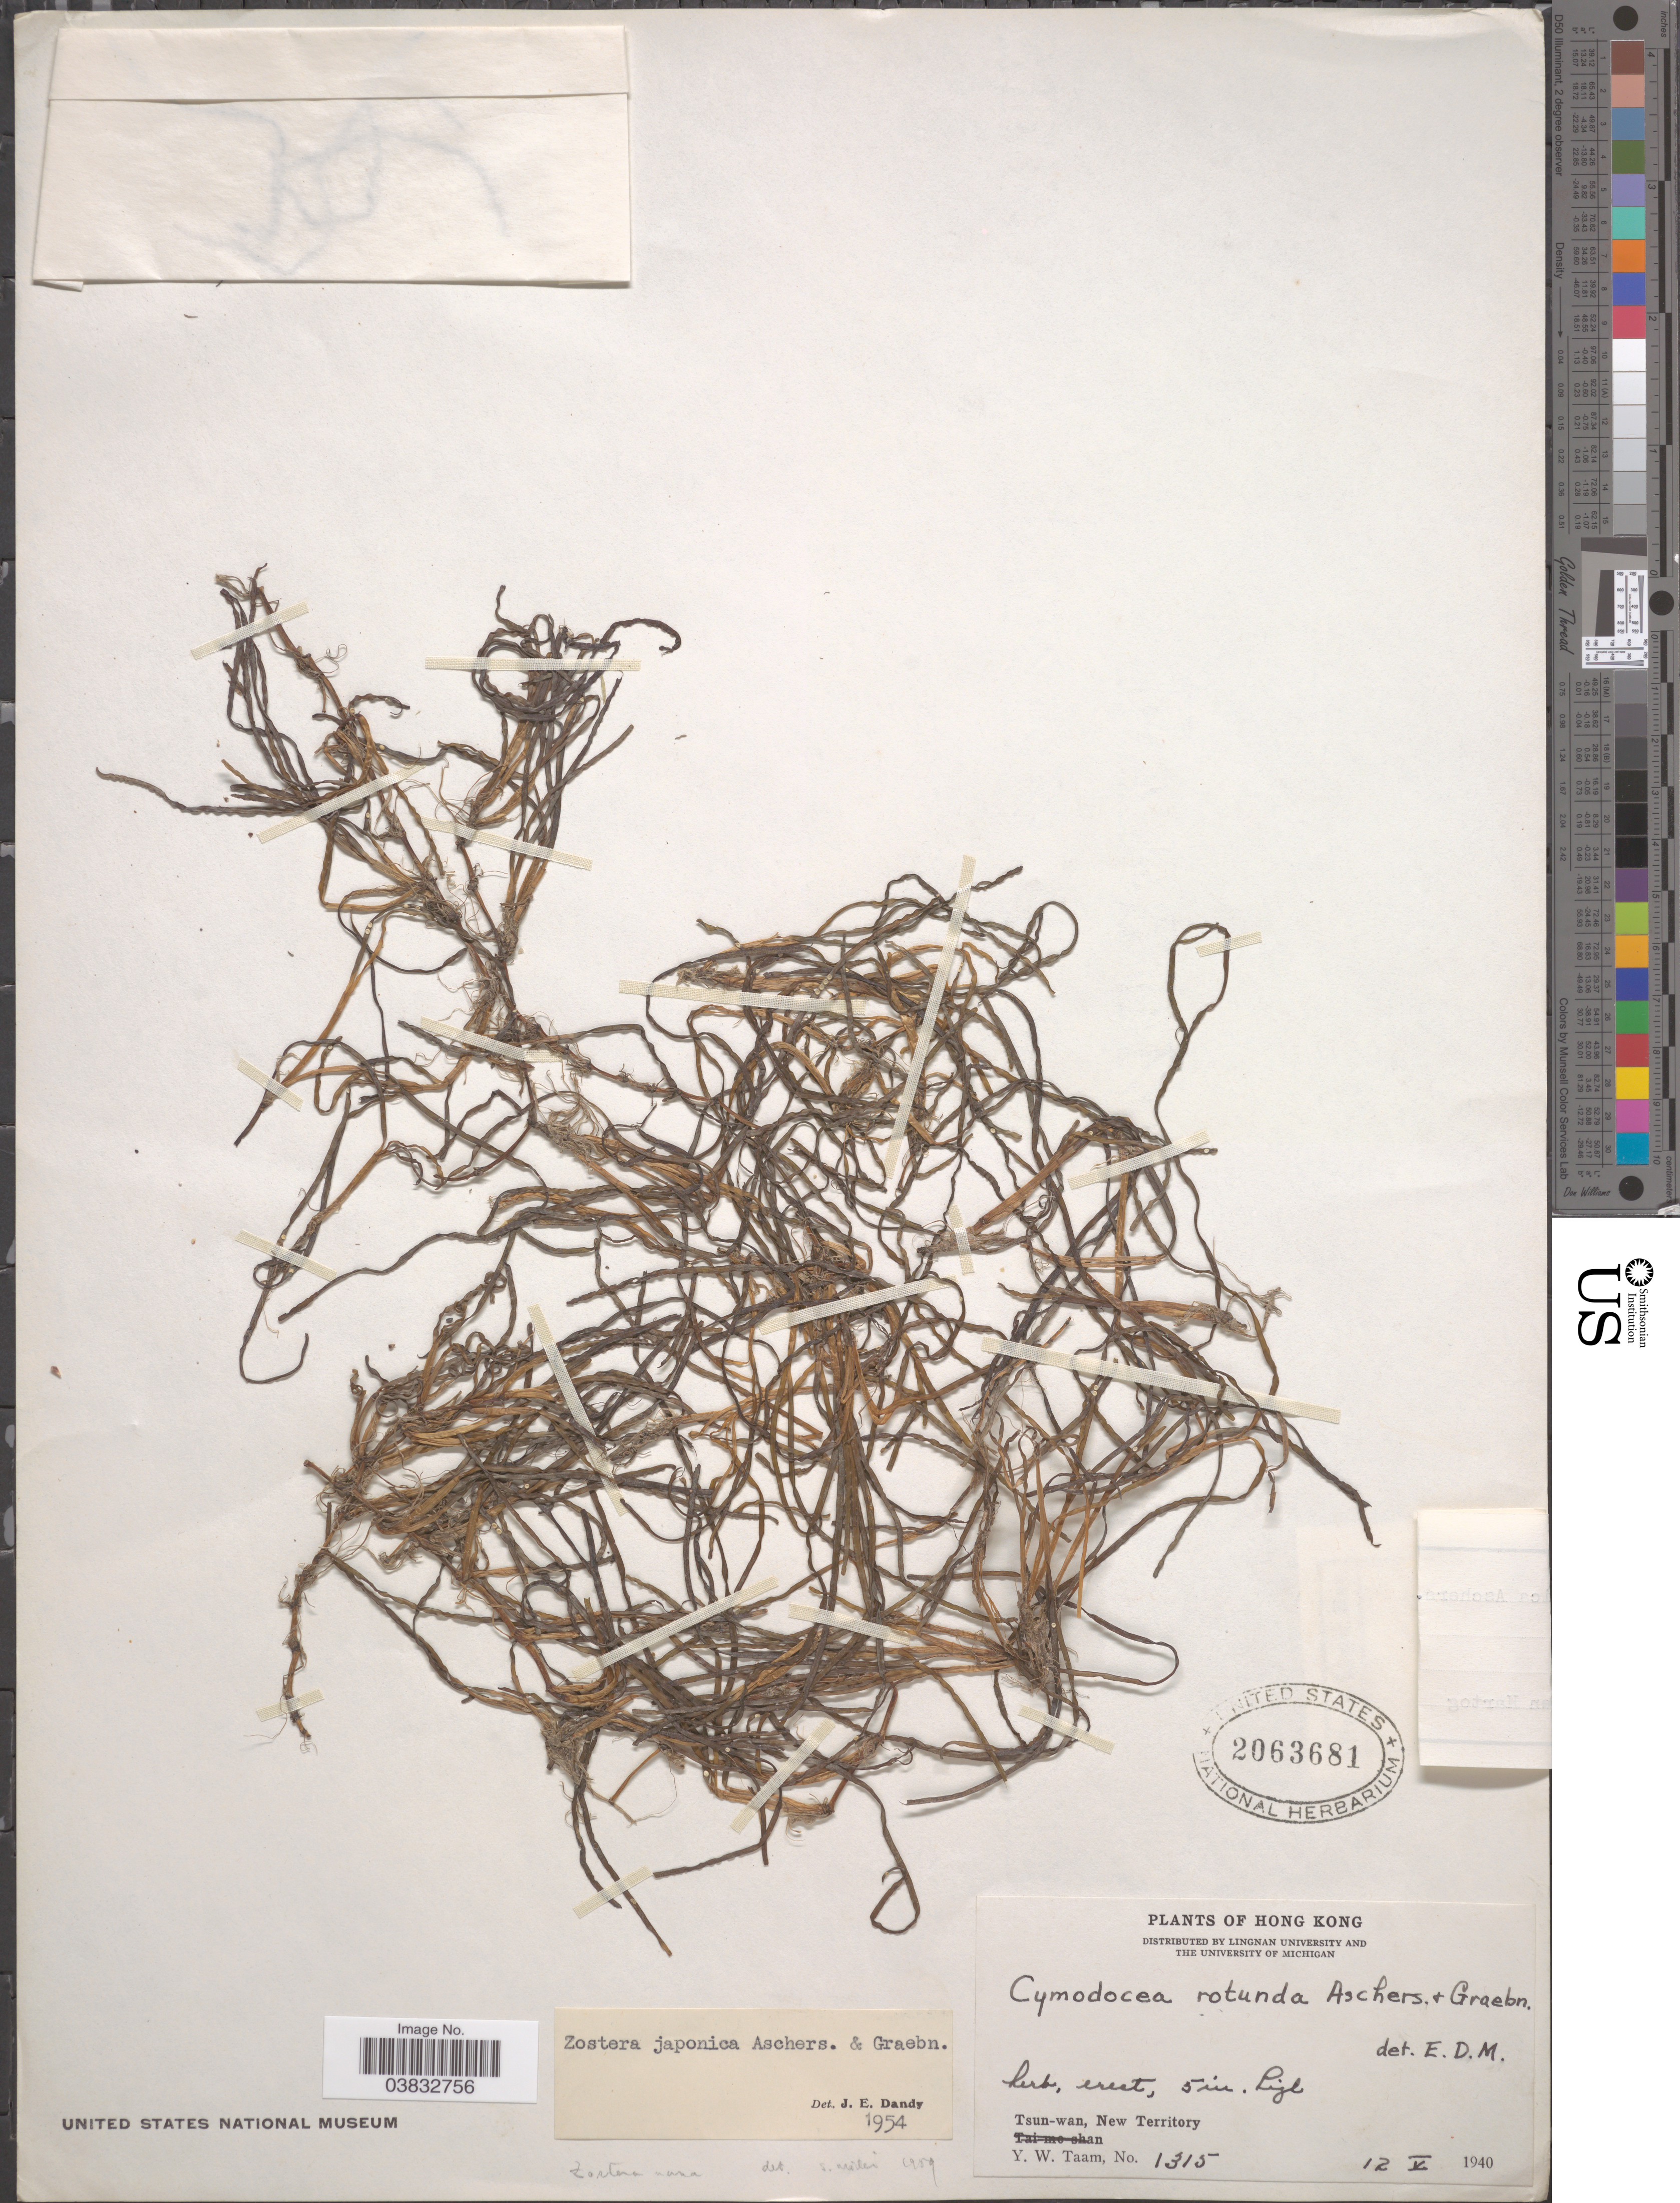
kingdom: Plantae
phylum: Tracheophyta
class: Liliopsida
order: Alismatales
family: Zosteraceae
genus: Zostera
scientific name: Zostera japonica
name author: Asch. & Graebn.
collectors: Y. W. Taam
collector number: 1315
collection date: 1940-05-12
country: China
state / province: Hong Kong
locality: Tsun-wan, New Territory.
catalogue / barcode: US 2063681